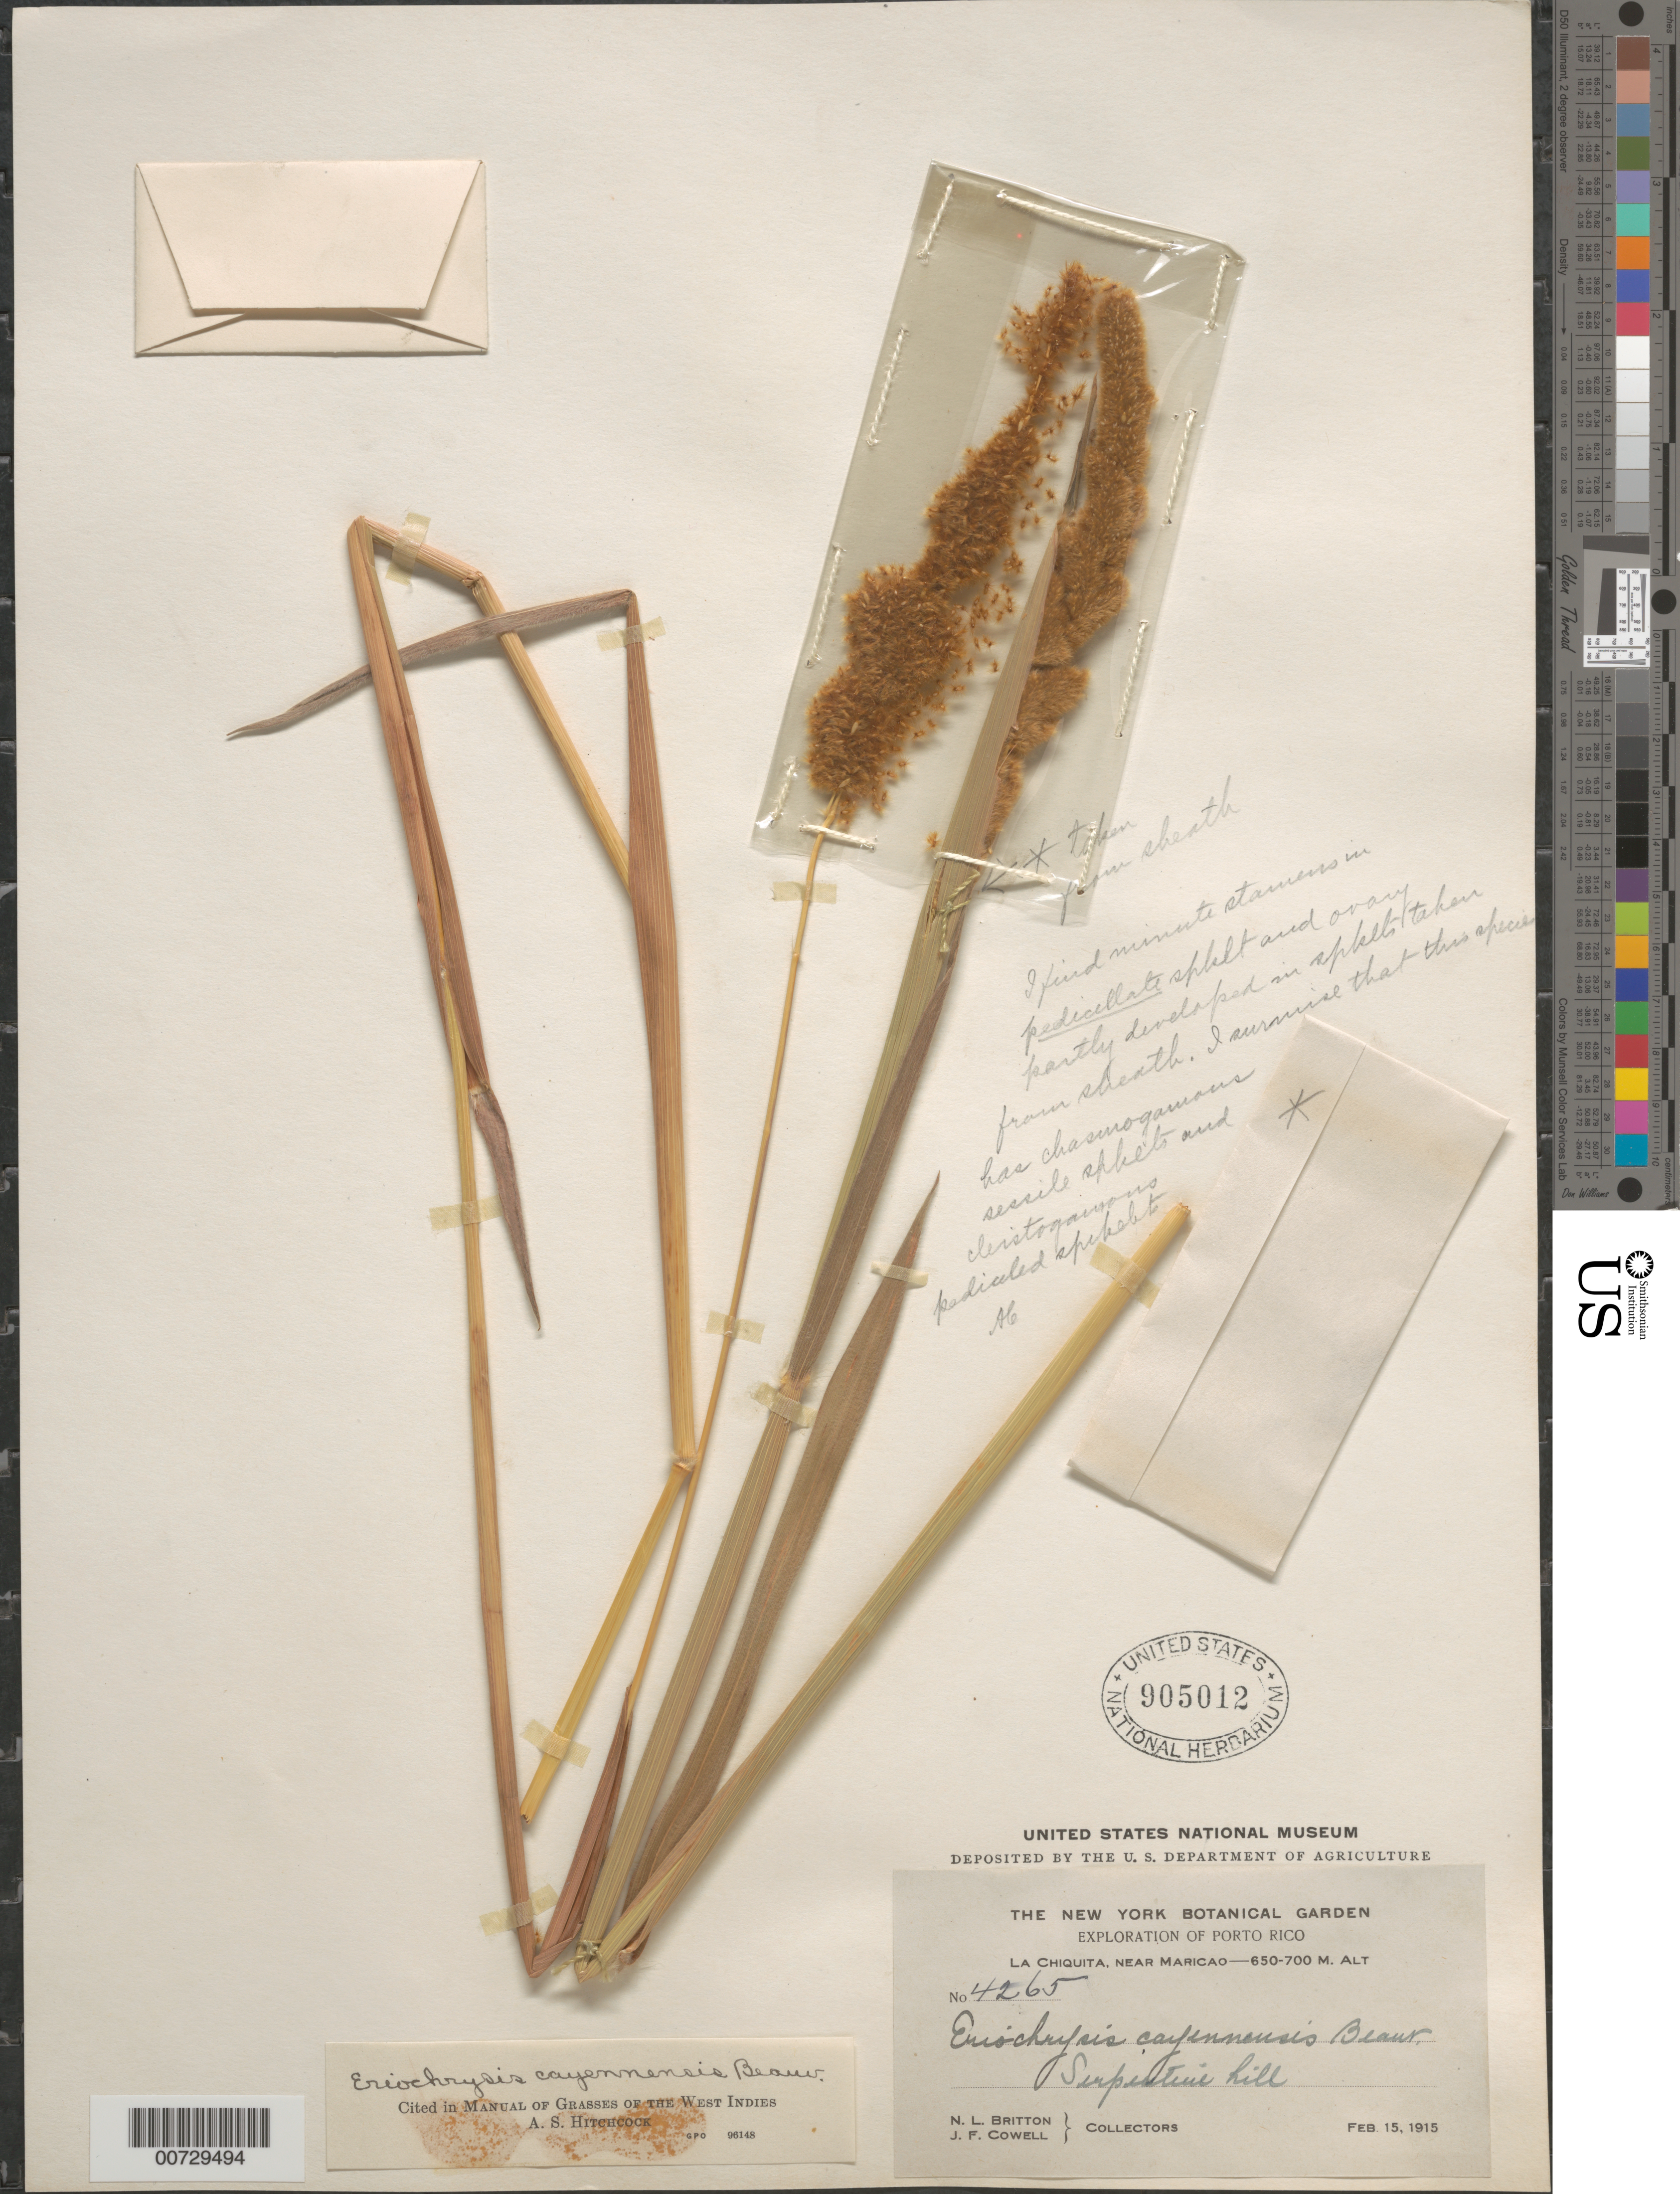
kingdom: Plantae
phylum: Tracheophyta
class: Liliopsida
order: Poales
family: Poaceae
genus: Eriochrysis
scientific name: Eriochrysis cayennensis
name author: P. Beauv.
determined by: Hitchcock, Albert S.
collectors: N. Britton & J. F. Cowell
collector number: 4265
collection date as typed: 15 Feb 1915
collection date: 1915-02-15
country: Puerto Rico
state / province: Maricao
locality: La Chiquita, near Maricao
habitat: Serpentine hill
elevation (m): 650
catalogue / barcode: US 905012